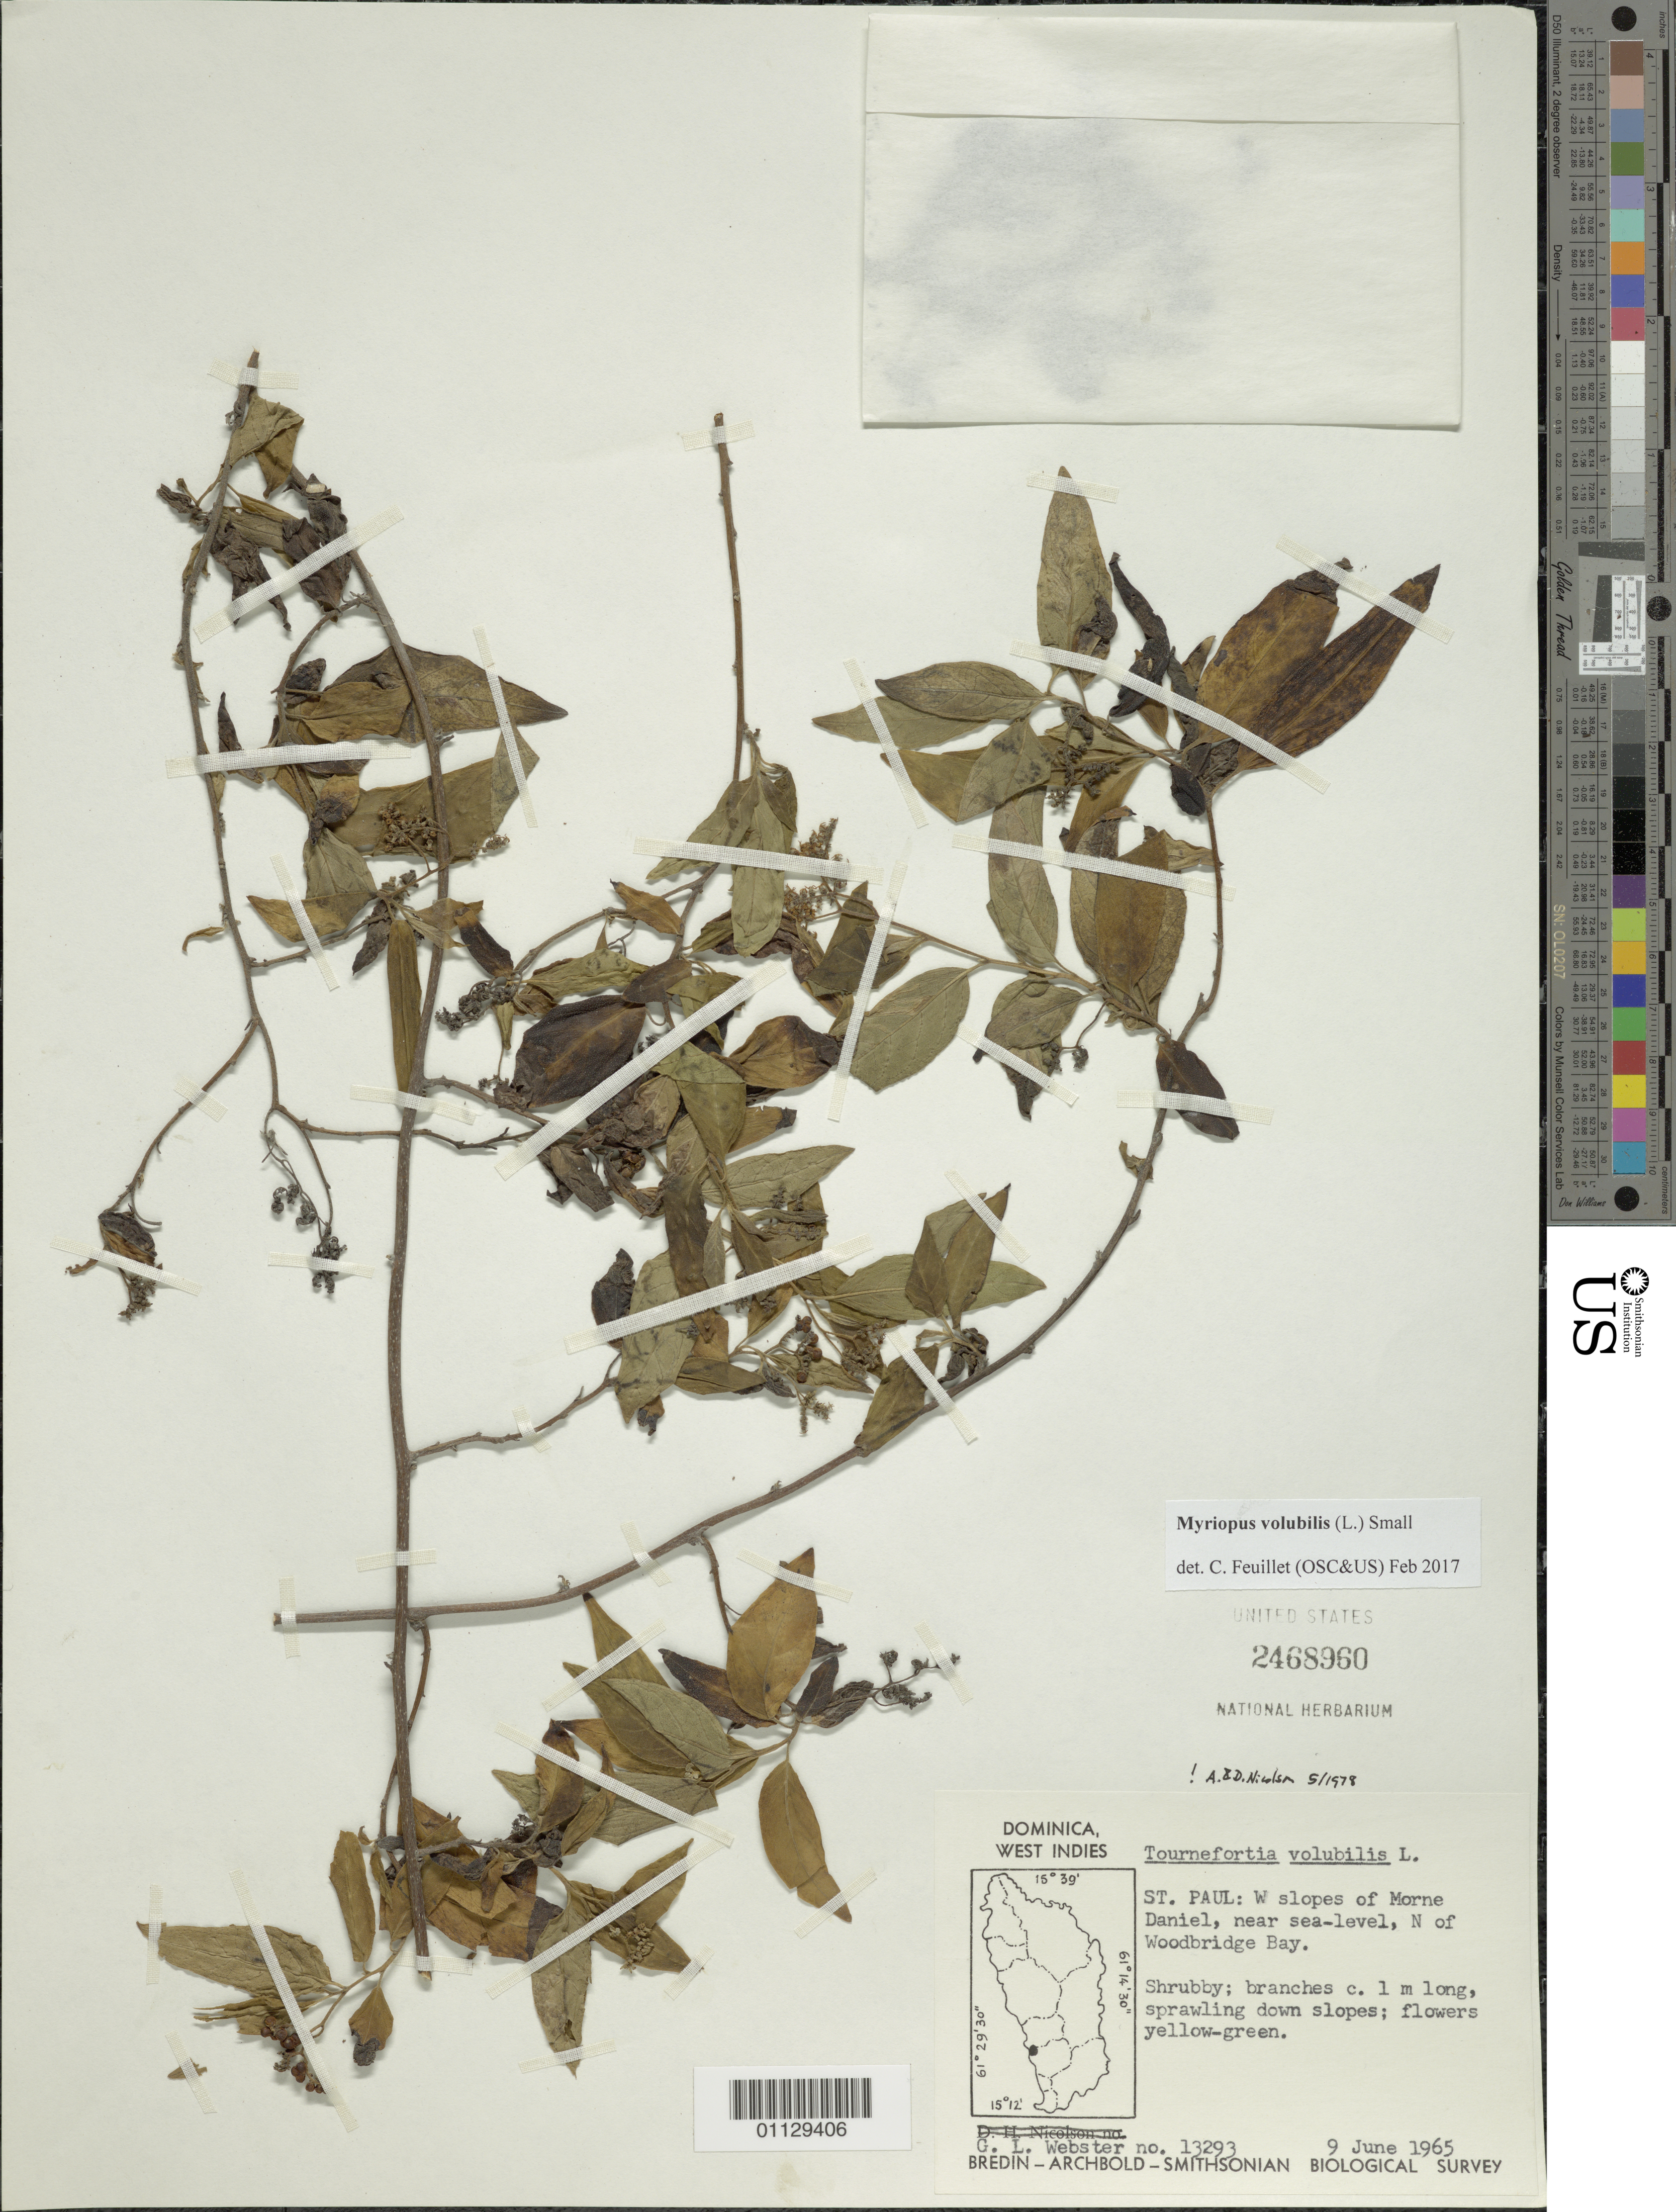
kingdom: Plantae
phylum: Tracheophyta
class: Magnoliopsida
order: Boraginales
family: Heliotropiaceae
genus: Myriopus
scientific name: Myriopus volubilis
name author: (L.) Small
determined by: Feuillet, C.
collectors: D. H. Nicolson & G. L. Webster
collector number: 13293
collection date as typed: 09 Jun 1965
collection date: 1965-06-09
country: Dominica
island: Dominica I.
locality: St Paul: W Slopes of Morne Daniel, N of Woodbridge Bay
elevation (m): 0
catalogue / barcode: US 2468960